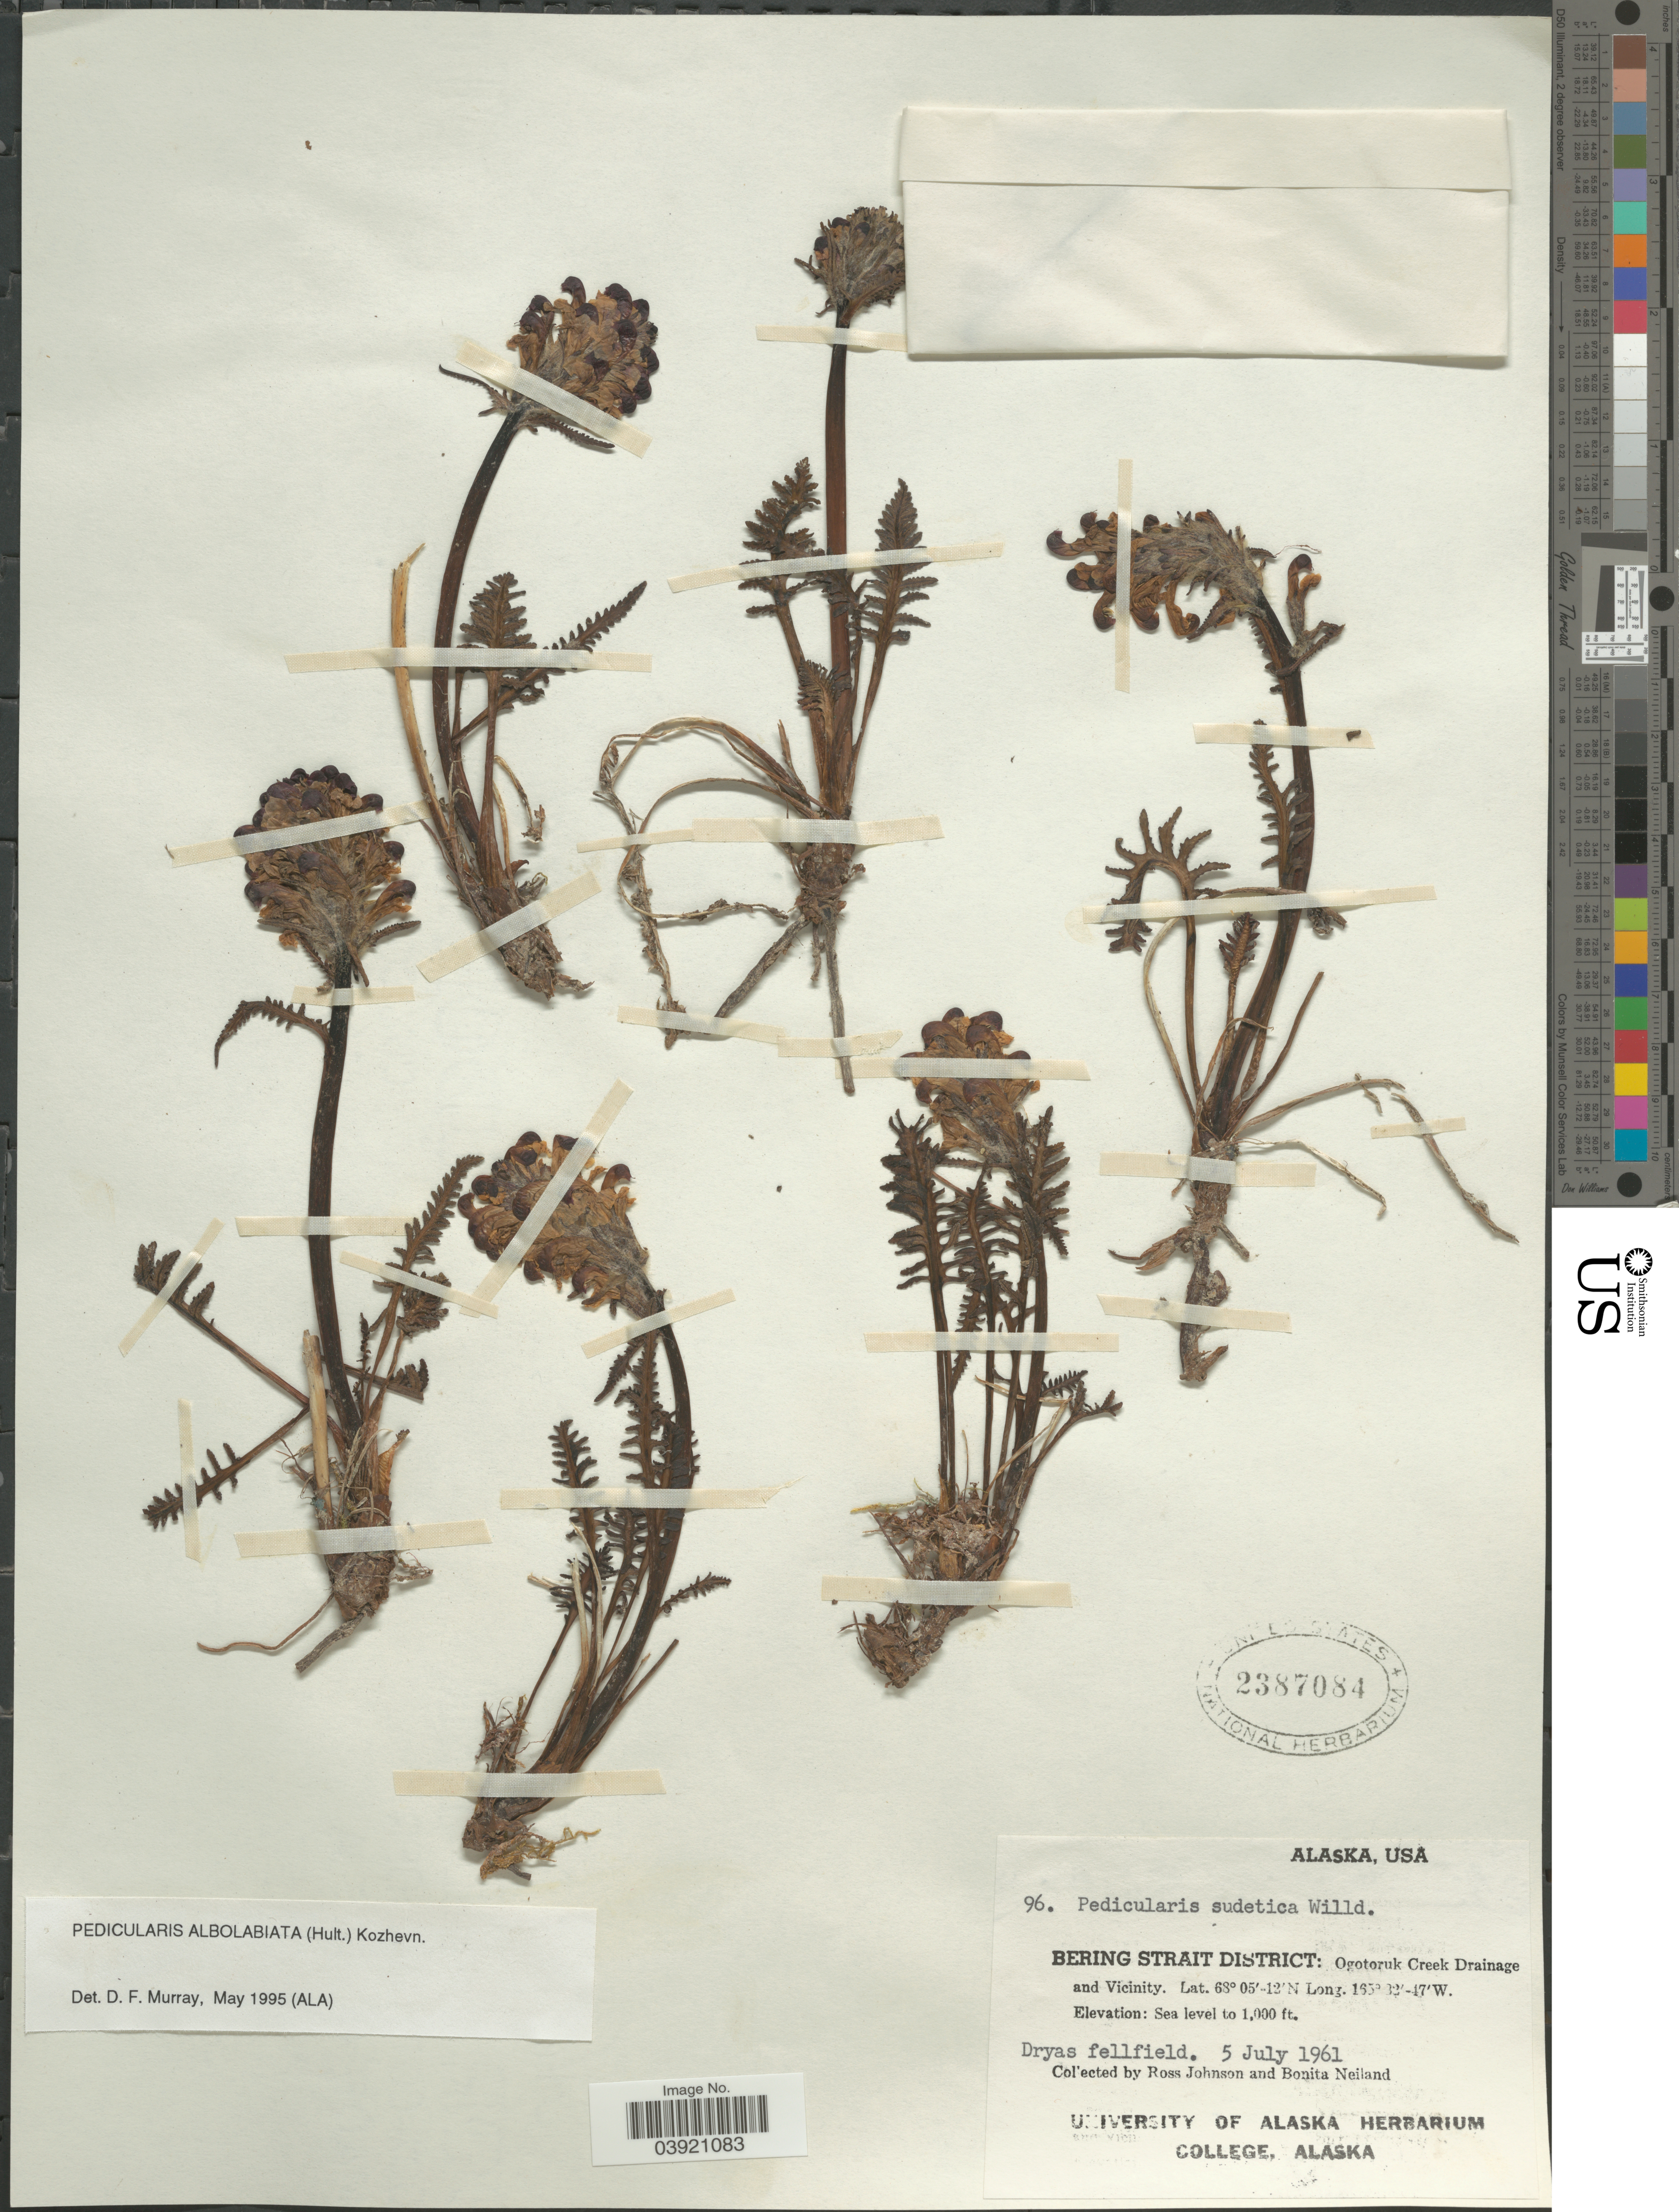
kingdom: Plantae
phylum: Tracheophyta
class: Magnoliopsida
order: Lamiales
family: Orobanchaceae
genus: Pedicularis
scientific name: Pedicularis albolabiata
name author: (Hultén) Kozhevn.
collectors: R. Johnson & B. Neiland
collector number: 96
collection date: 1961-07-05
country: United States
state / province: Alaska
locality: Bering Strait District: Ogotoruk Creek Drainage and Vicinity.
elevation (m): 0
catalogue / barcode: US 2387084